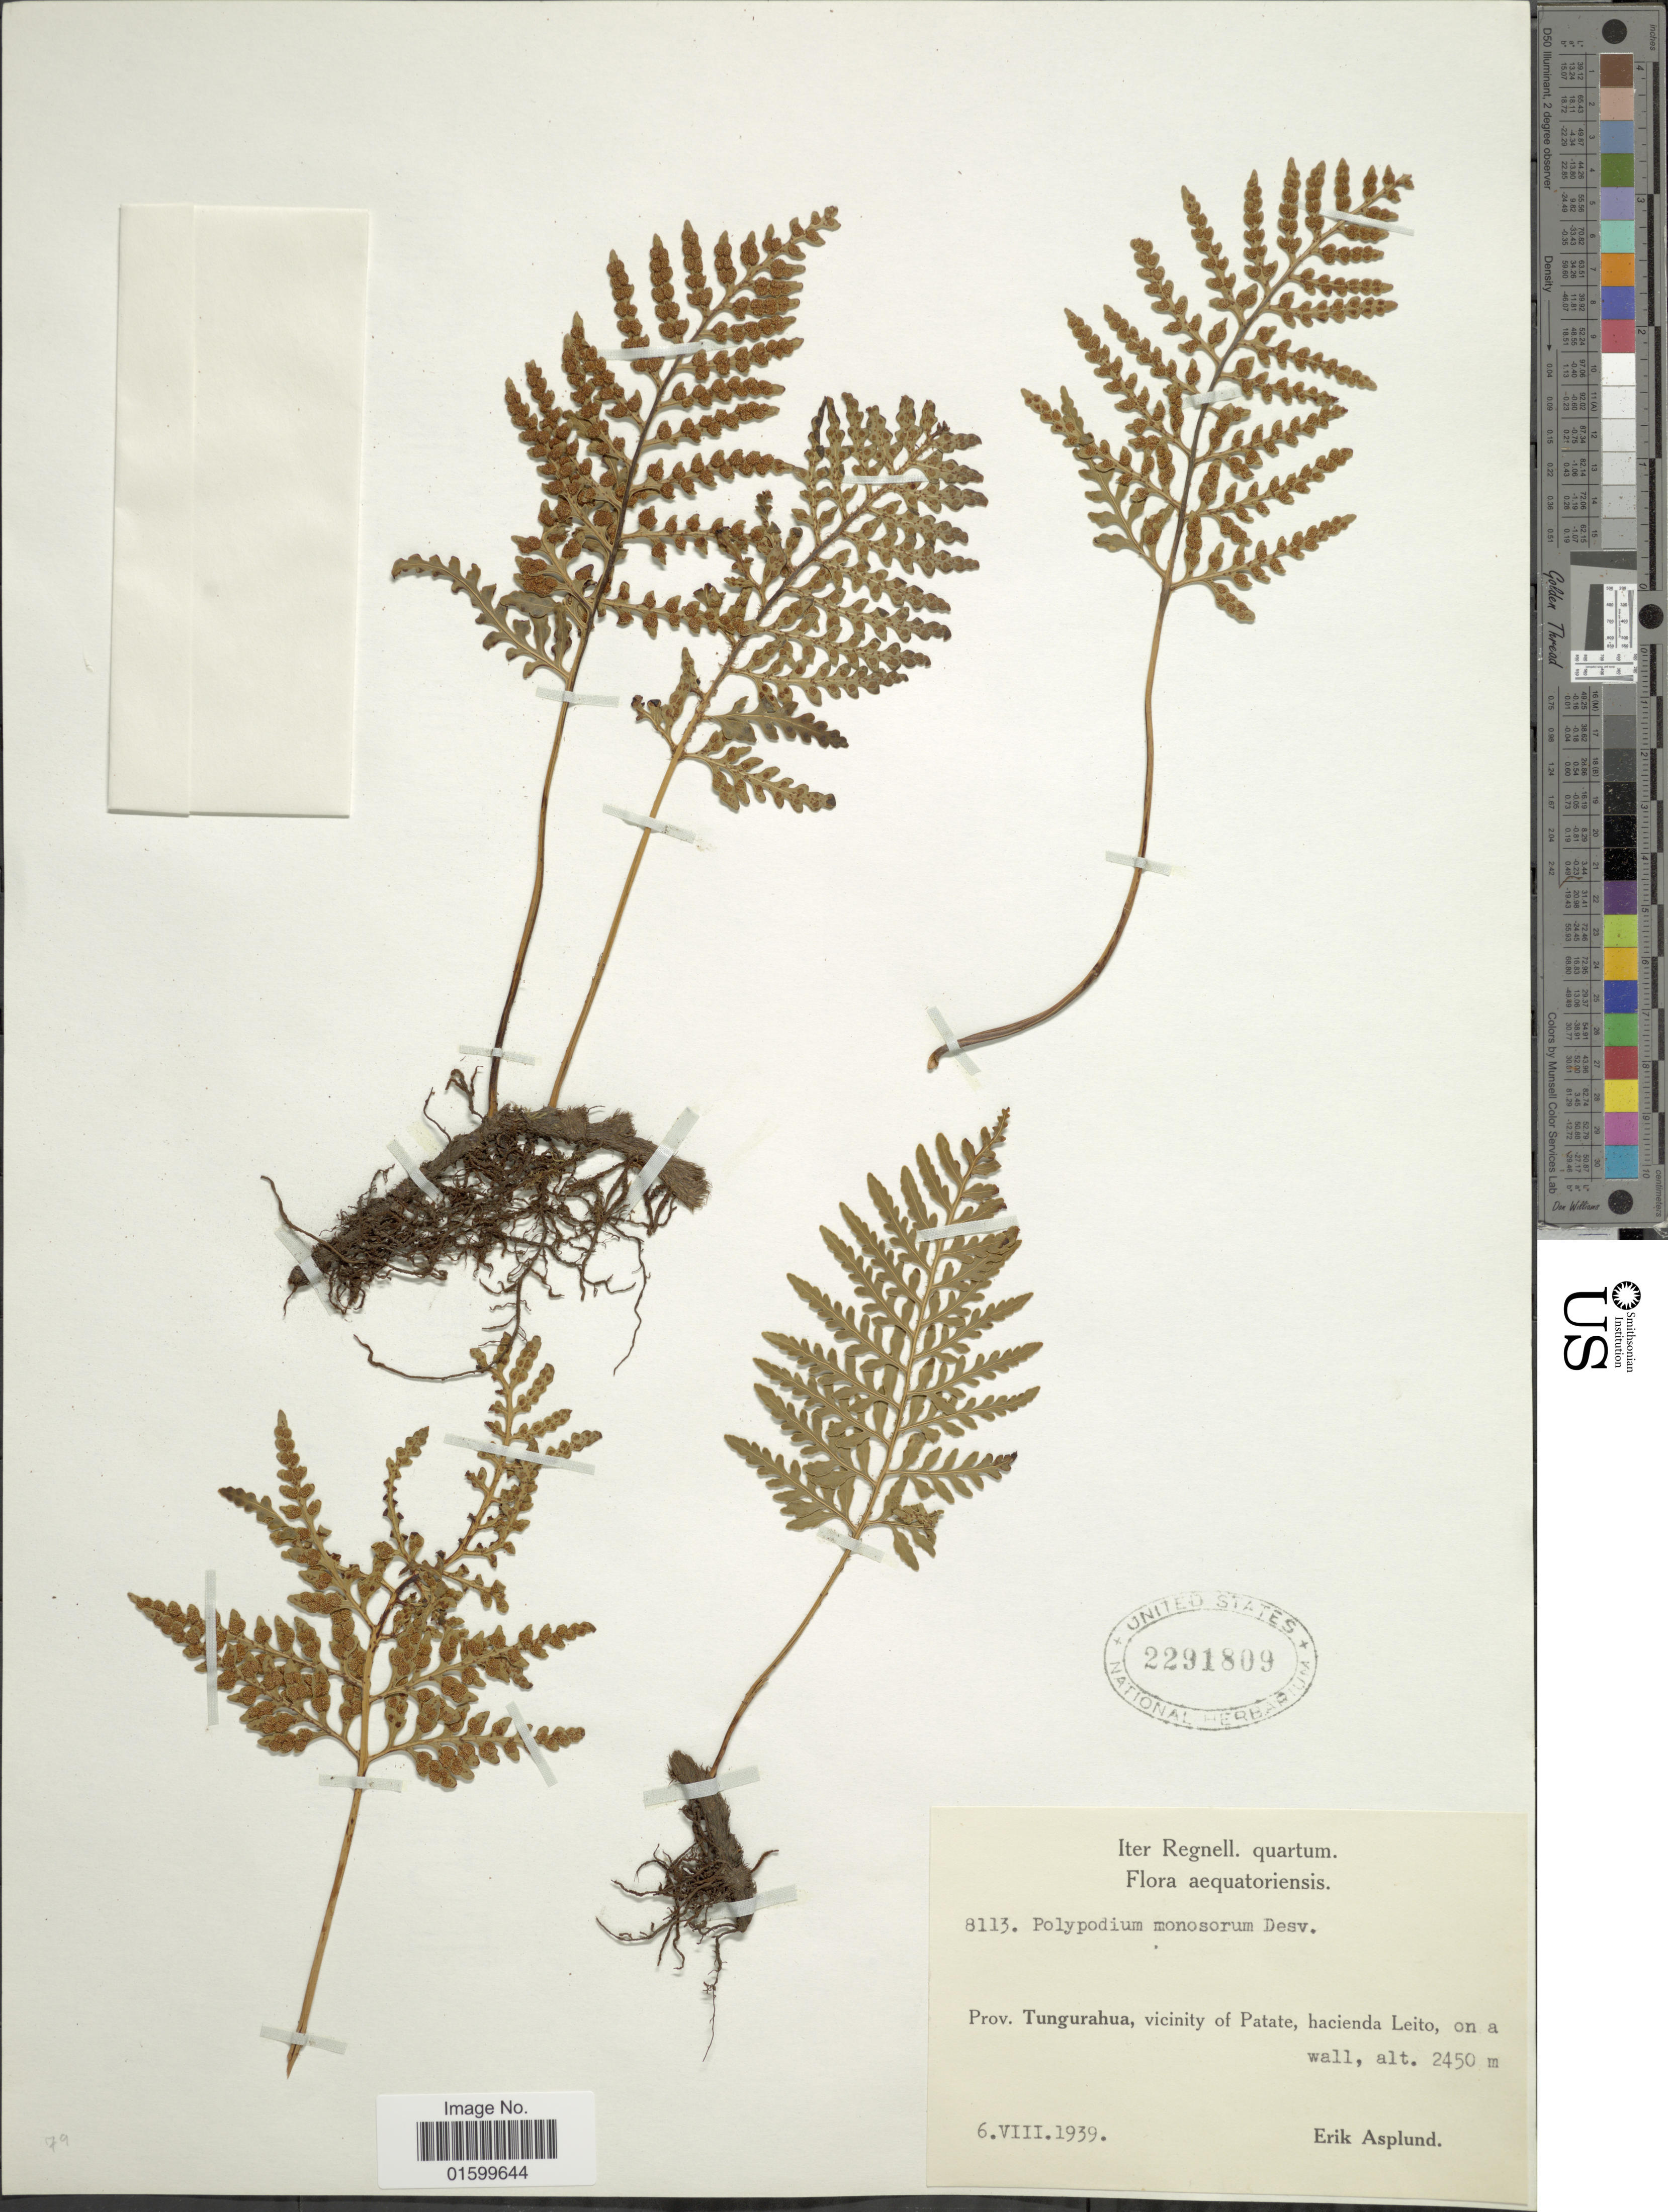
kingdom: Plantae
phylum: Tracheophyta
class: Polypodiopsida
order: Polypodiales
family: Polypodiaceae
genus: Pleopeltis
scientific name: Pleopeltis monosora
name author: (Desv.) A.R. Sm.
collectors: E. Asplund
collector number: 8113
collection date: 1939-08-06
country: Ecuador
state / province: Tungurahua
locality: Aequatoriensis, Prov. Tungurahua, vicinity of Patate, hacienda Leito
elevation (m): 2450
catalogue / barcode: US 2291809